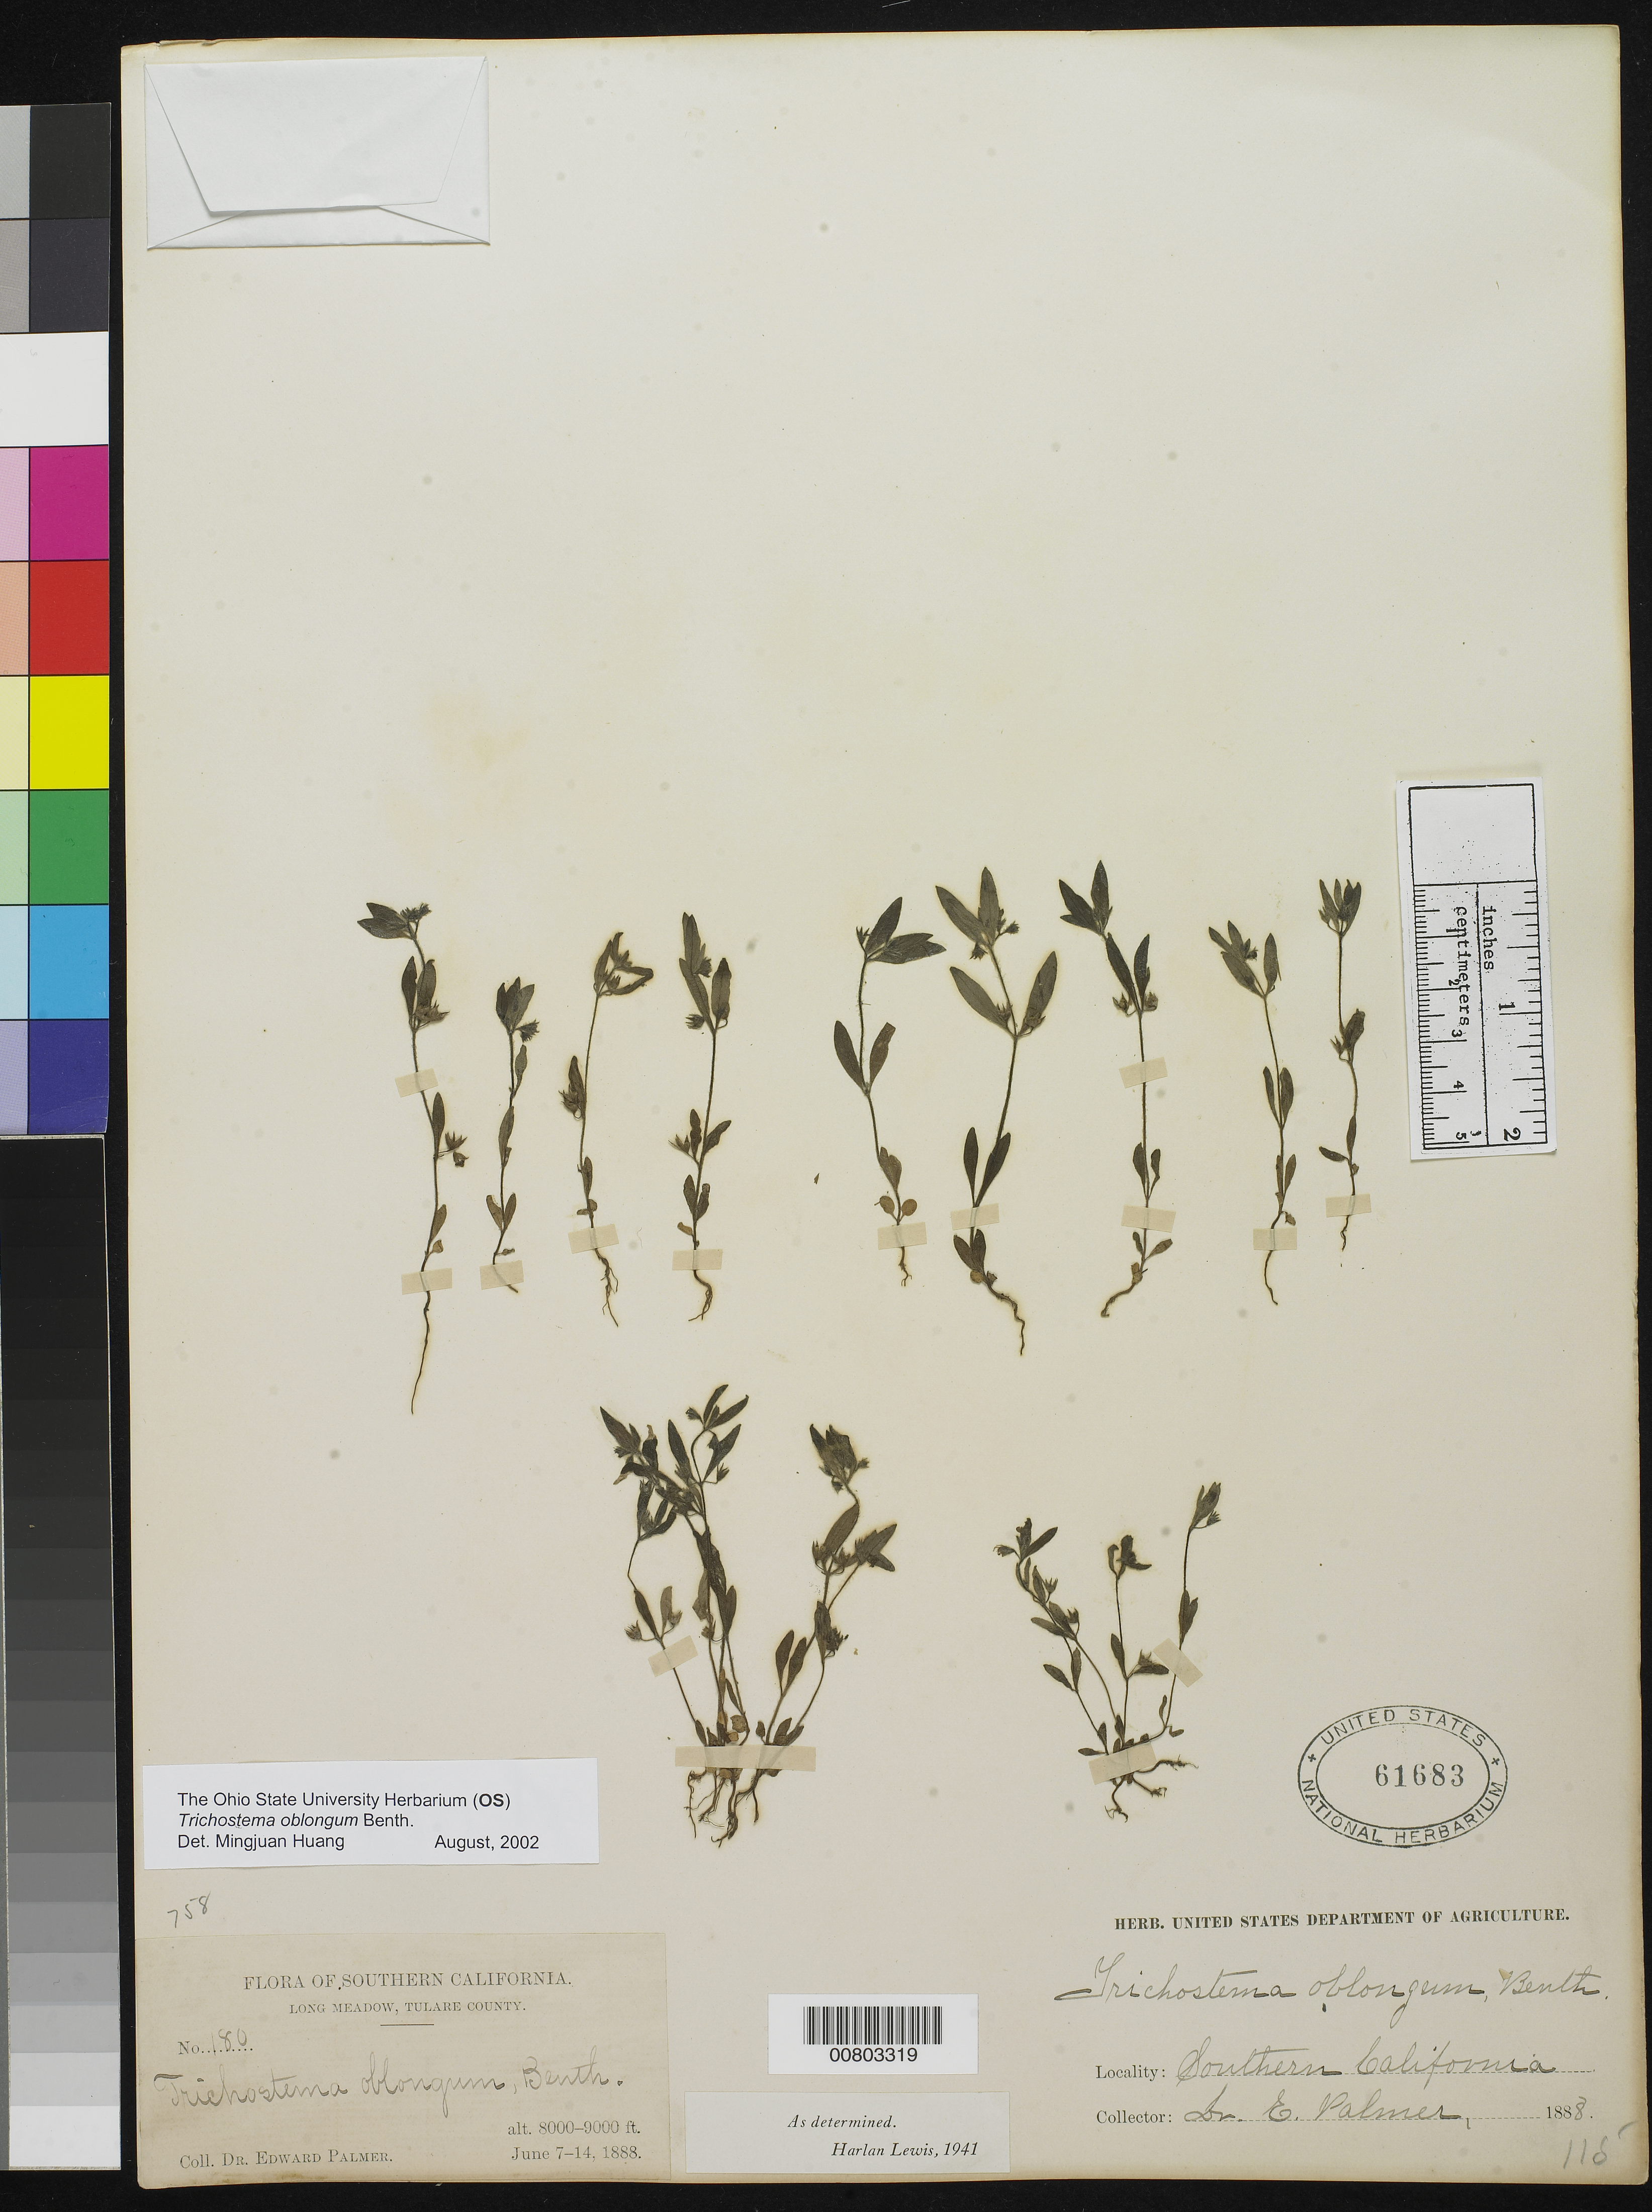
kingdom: Plantae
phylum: Tracheophyta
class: Magnoliopsida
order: Lamiales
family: Lamiaceae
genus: Trichostema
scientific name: Trichostema oblongum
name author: Benth.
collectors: E. Palmer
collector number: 180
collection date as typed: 07 Jun 1888 to 14 Jun 1888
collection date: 1888-06-07/1888-06-14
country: United States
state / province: California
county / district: Tulare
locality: Long Meadow, Tulare county, Southern California.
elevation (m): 2438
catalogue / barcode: US 61683